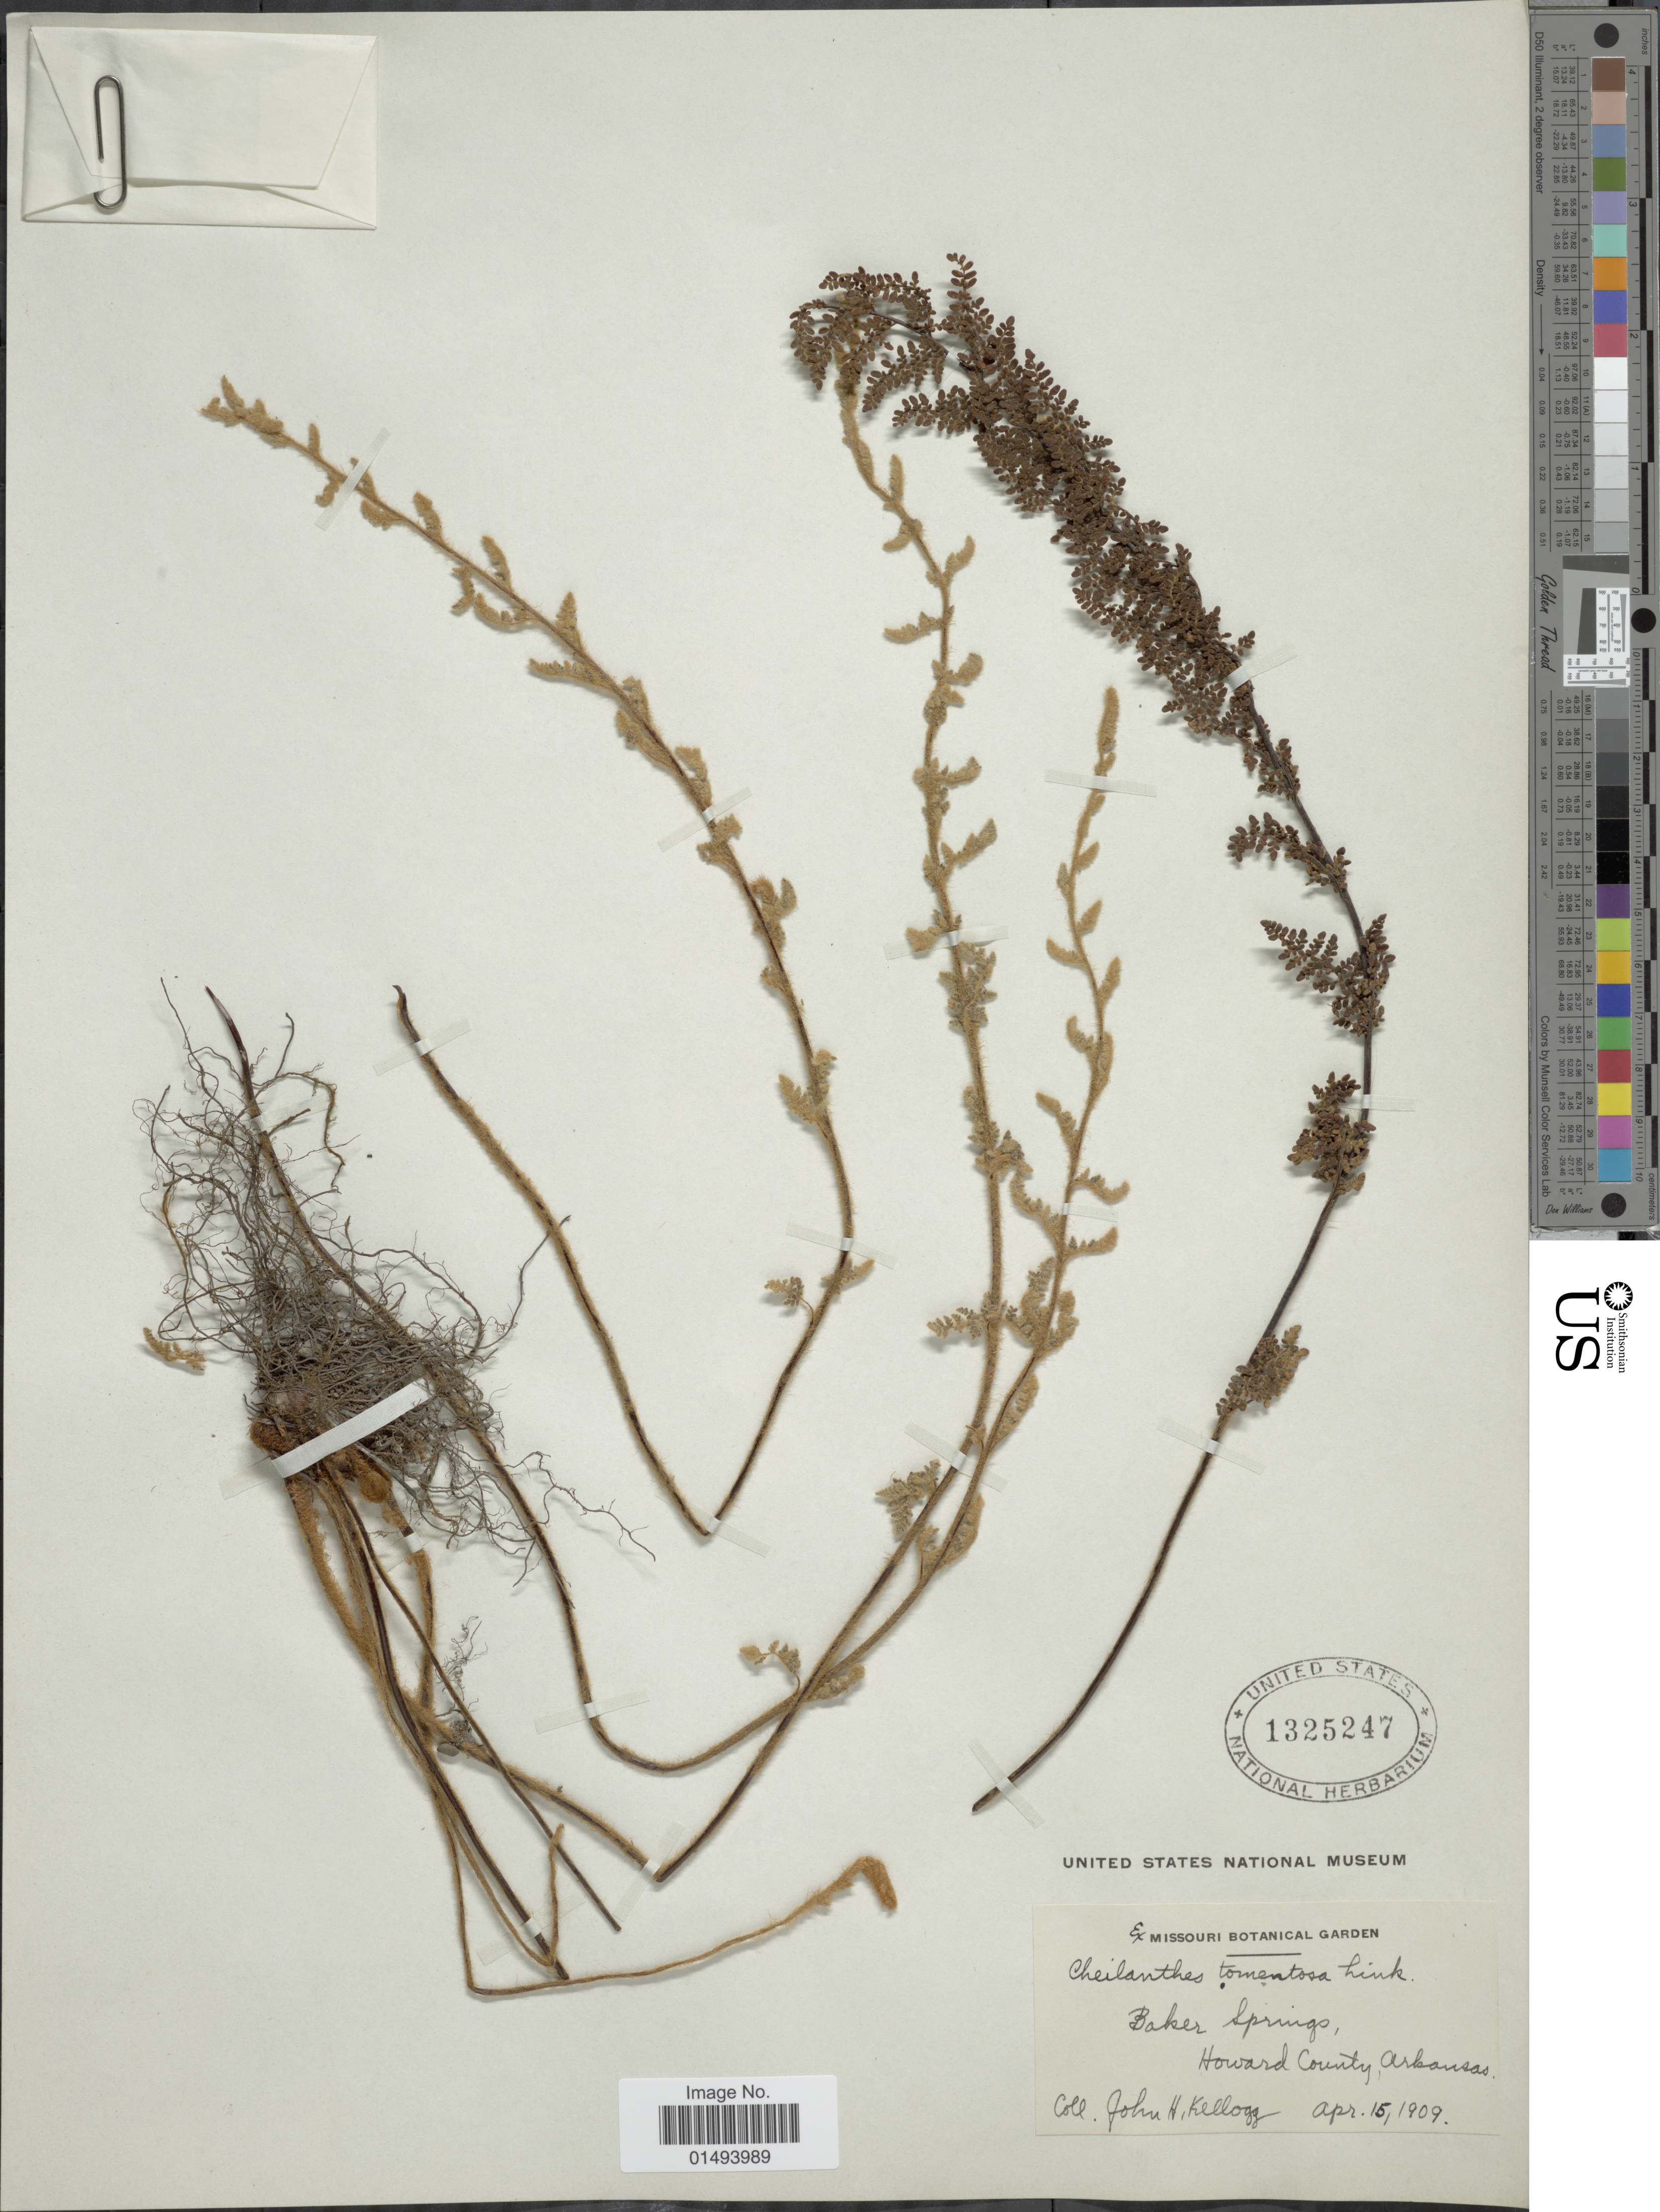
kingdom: Plantae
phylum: Tracheophyta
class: Polypodiopsida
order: Polypodiales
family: Pteridaceae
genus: Myriopteris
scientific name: Myriopteris tomentosa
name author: (Link) Fée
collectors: J. H. Kellogg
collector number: s.n,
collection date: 1909-04-15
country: United States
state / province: Arkansas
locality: Baker Springs, Howard County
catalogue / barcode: US 1325247